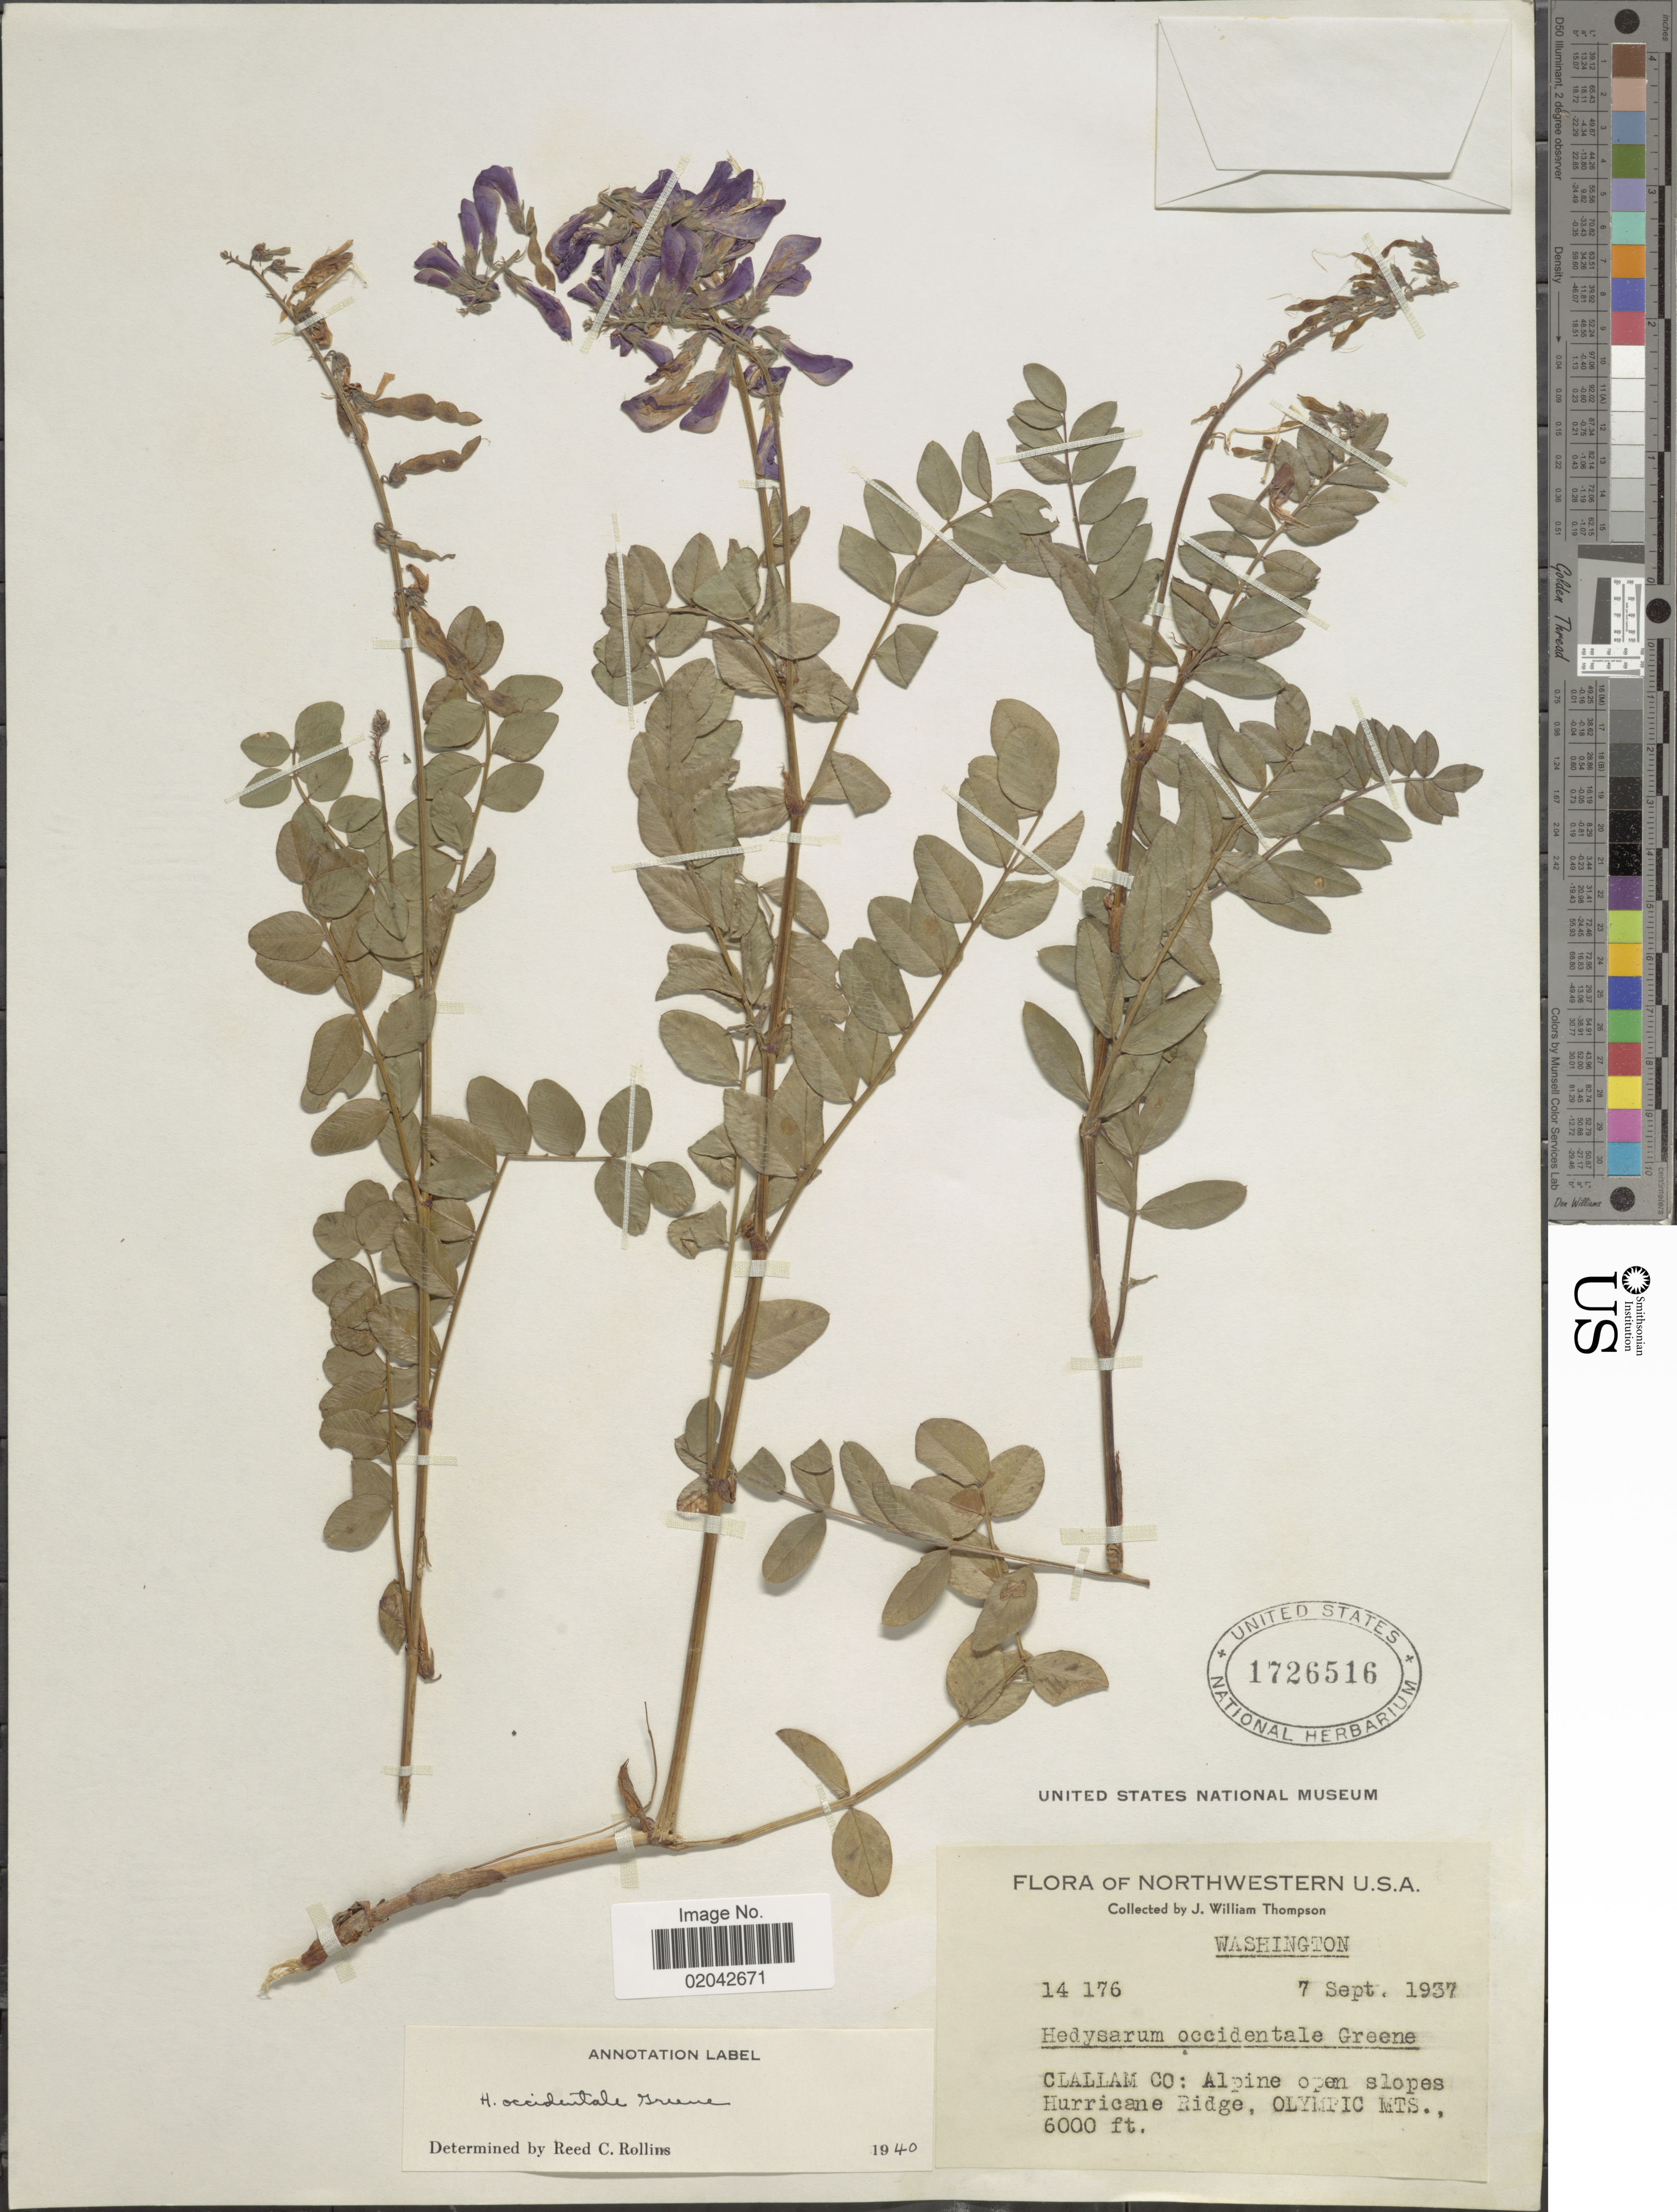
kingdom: Plantae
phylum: Tracheophyta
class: Magnoliopsida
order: Fabales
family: Fabaceae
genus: Hedysarum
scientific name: Hedysarum occidentale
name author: Greene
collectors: J. W. Thompson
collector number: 14176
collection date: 1937-09-07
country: United States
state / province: Washington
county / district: Clallam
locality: Clallam Co: Alpine open slopes Hurricane Ridges, Olympic Mts.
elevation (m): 1829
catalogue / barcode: US 1726516